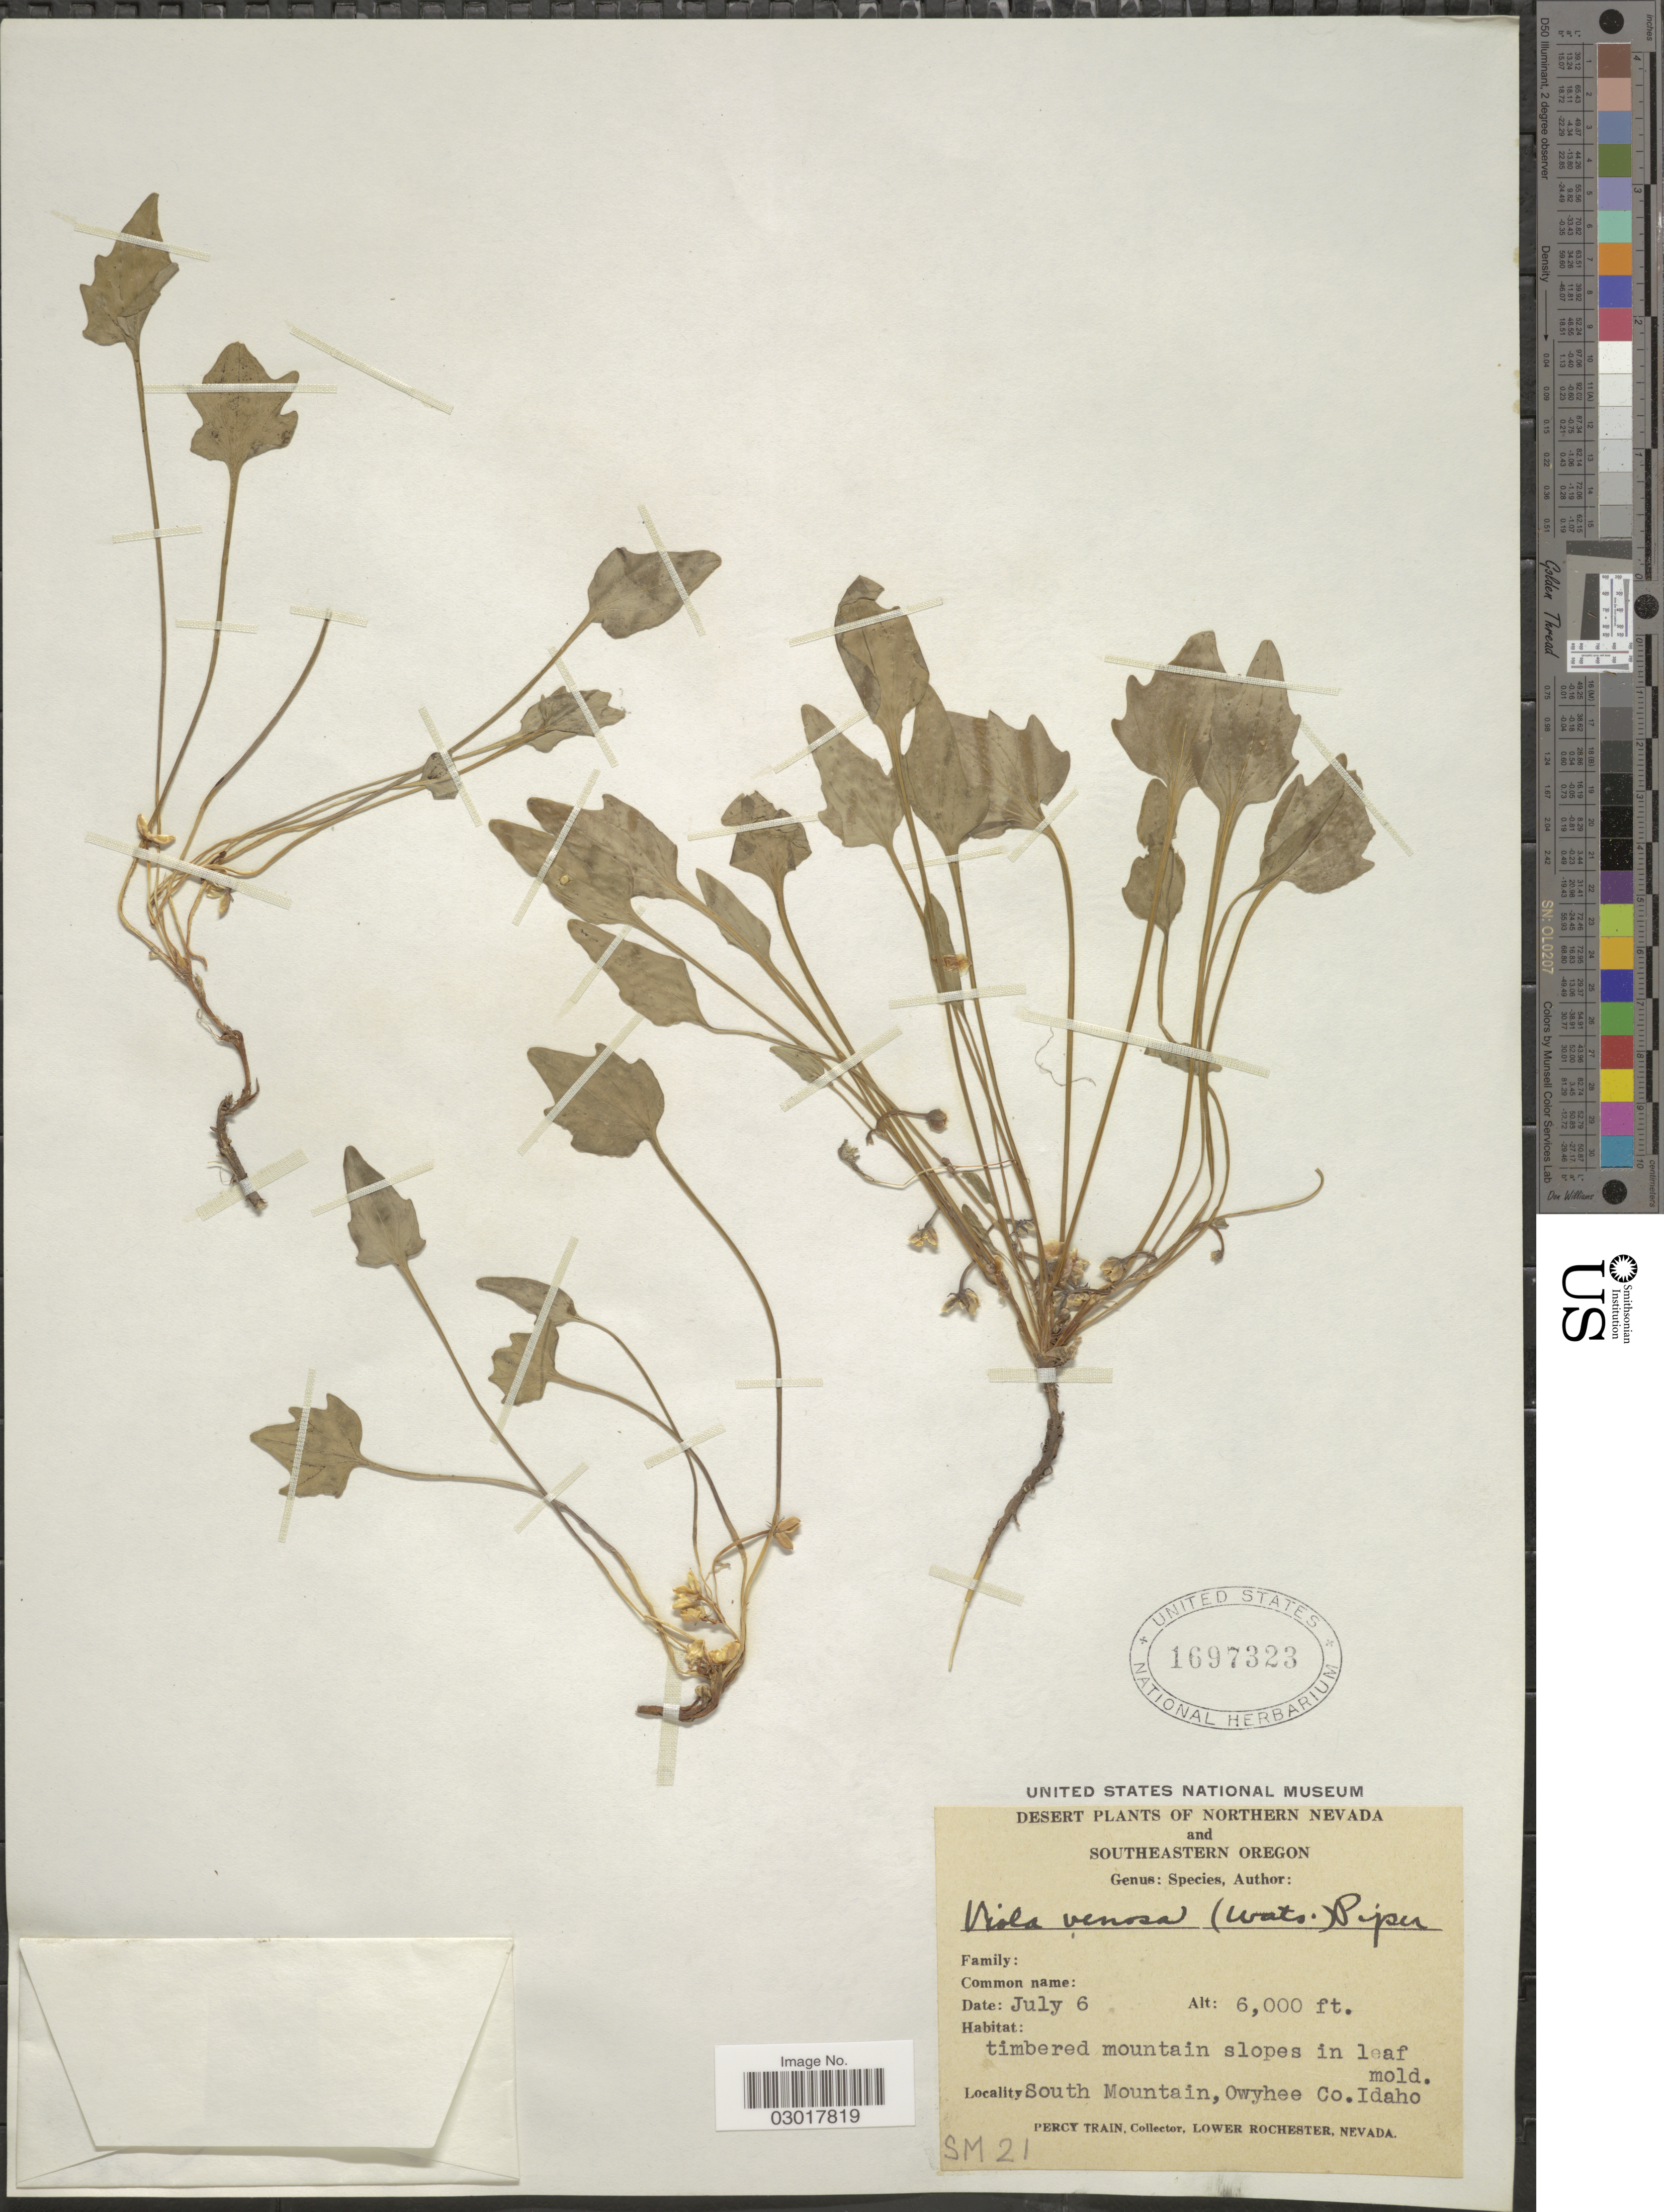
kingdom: Plantae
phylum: Tracheophyta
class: Magnoliopsida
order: Malpighiales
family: Violaceae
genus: Viola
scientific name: Viola venosa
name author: (S. Watson) Rydb.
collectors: P. Train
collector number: SM21?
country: United States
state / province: Idaho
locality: South Mountain, Owyhee Co.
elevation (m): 1829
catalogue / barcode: US 1697323